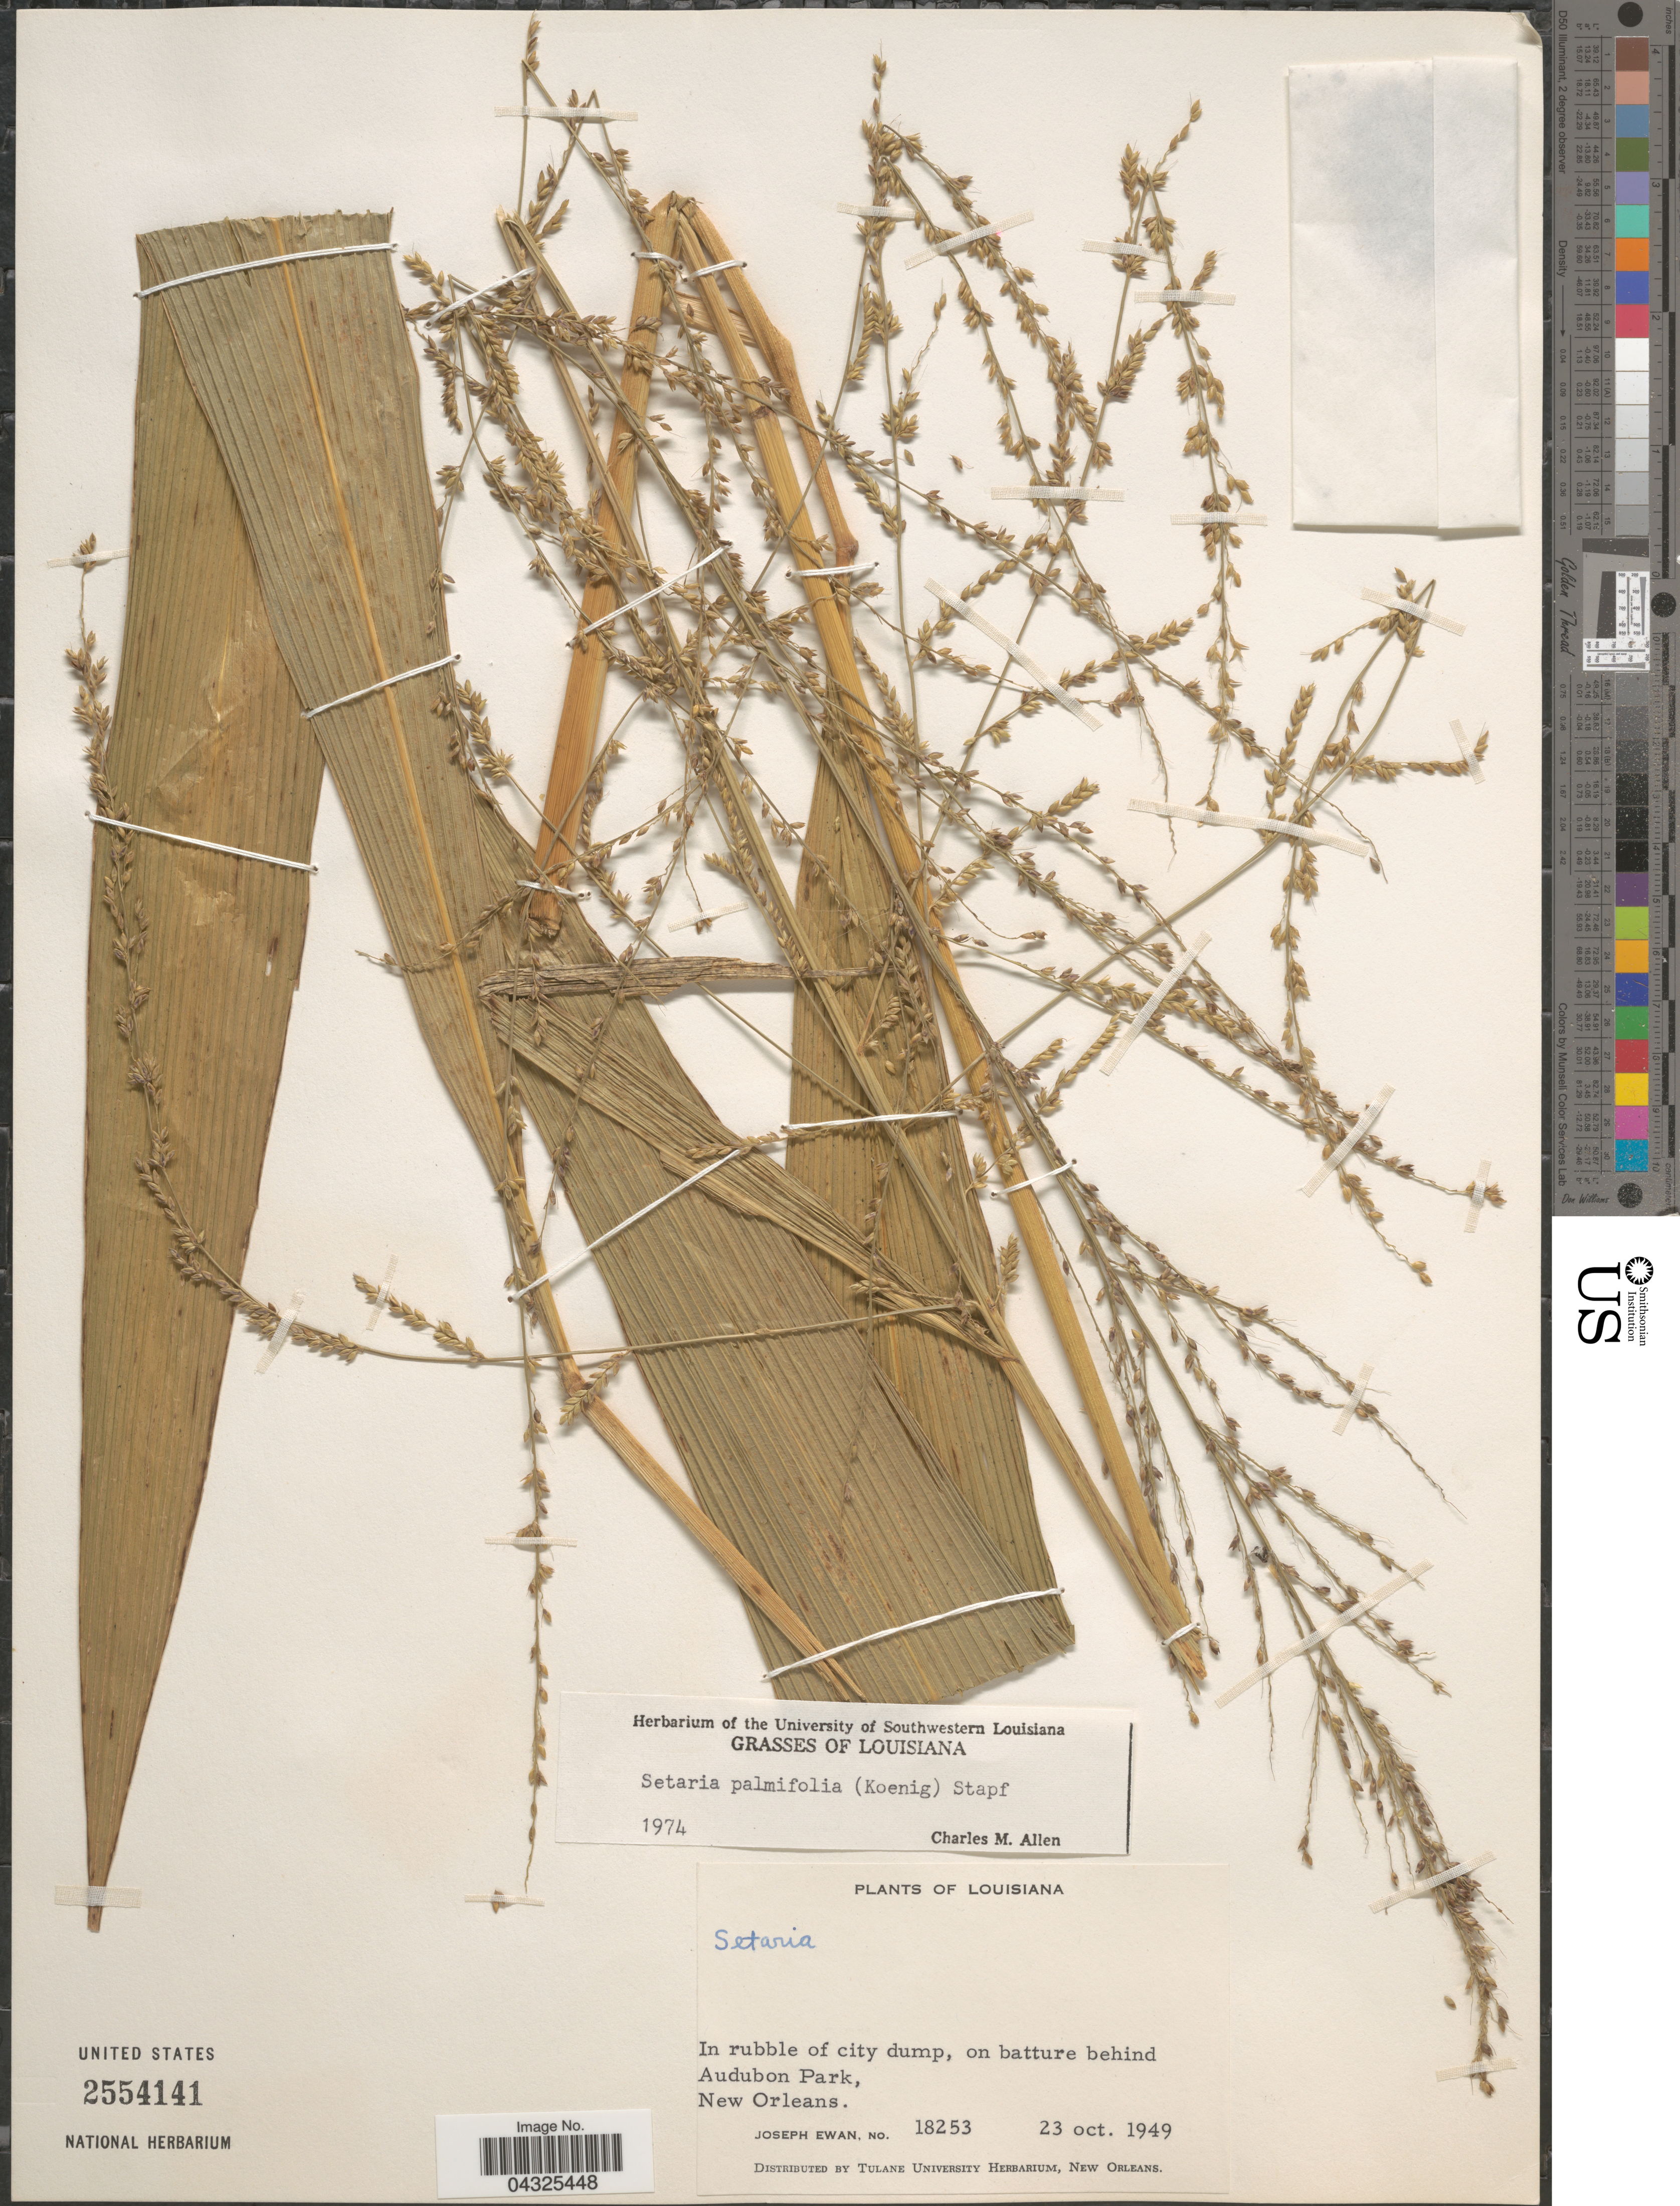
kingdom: Plantae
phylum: Tracheophyta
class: Liliopsida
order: Poales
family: Poaceae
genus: Setaria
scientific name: Setaria palmifolia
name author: (J. Koenig) Stapf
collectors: J. A. Ewan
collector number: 18253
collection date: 1949-10-23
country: United States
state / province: Louisiana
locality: In rubble of city dump, on batture behind Audubon Park, New Orleans.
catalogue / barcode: US 2554141